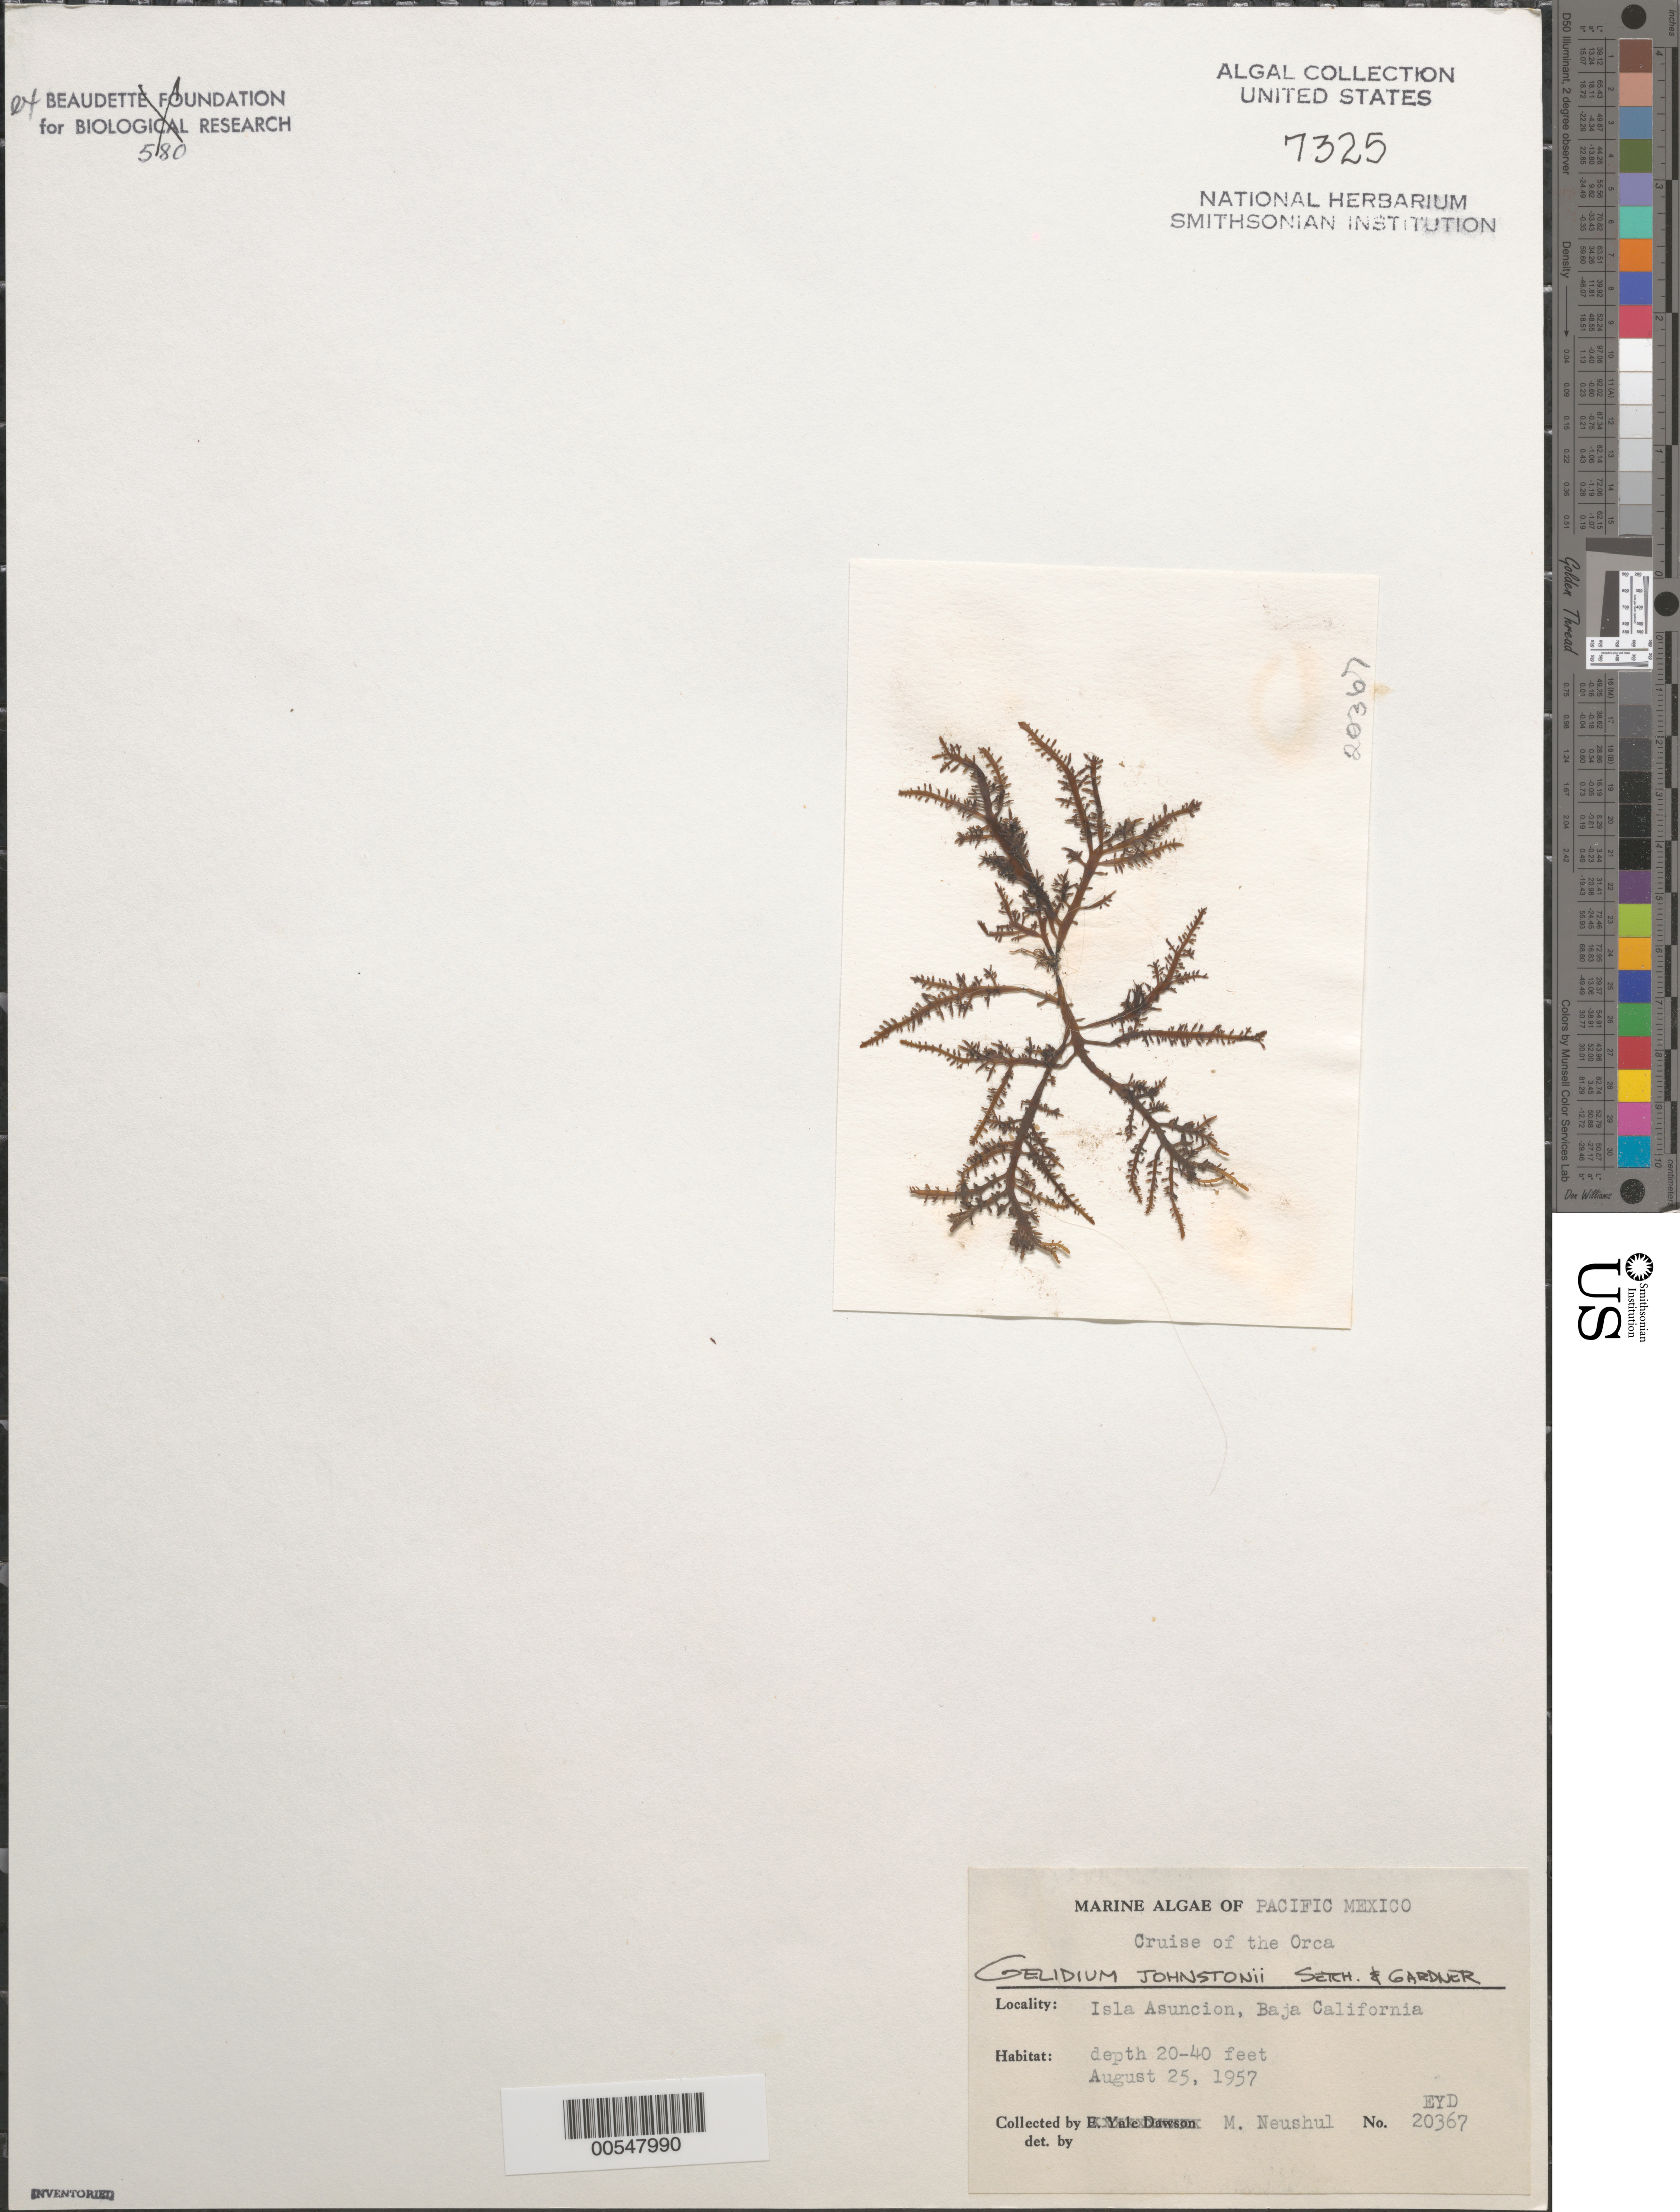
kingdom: Plantae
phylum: Rhodophyta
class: Florideophyceae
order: Gelidiales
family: Gelidiaceae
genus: Gelidium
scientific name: Gelidium johnstonii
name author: Setchell & N.L. Gardner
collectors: M. Neushul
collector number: EYD 20367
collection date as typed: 25 Aug 1957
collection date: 1957-08-25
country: Mexico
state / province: Baja California Sur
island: Isla Asuncion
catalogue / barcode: US 7325